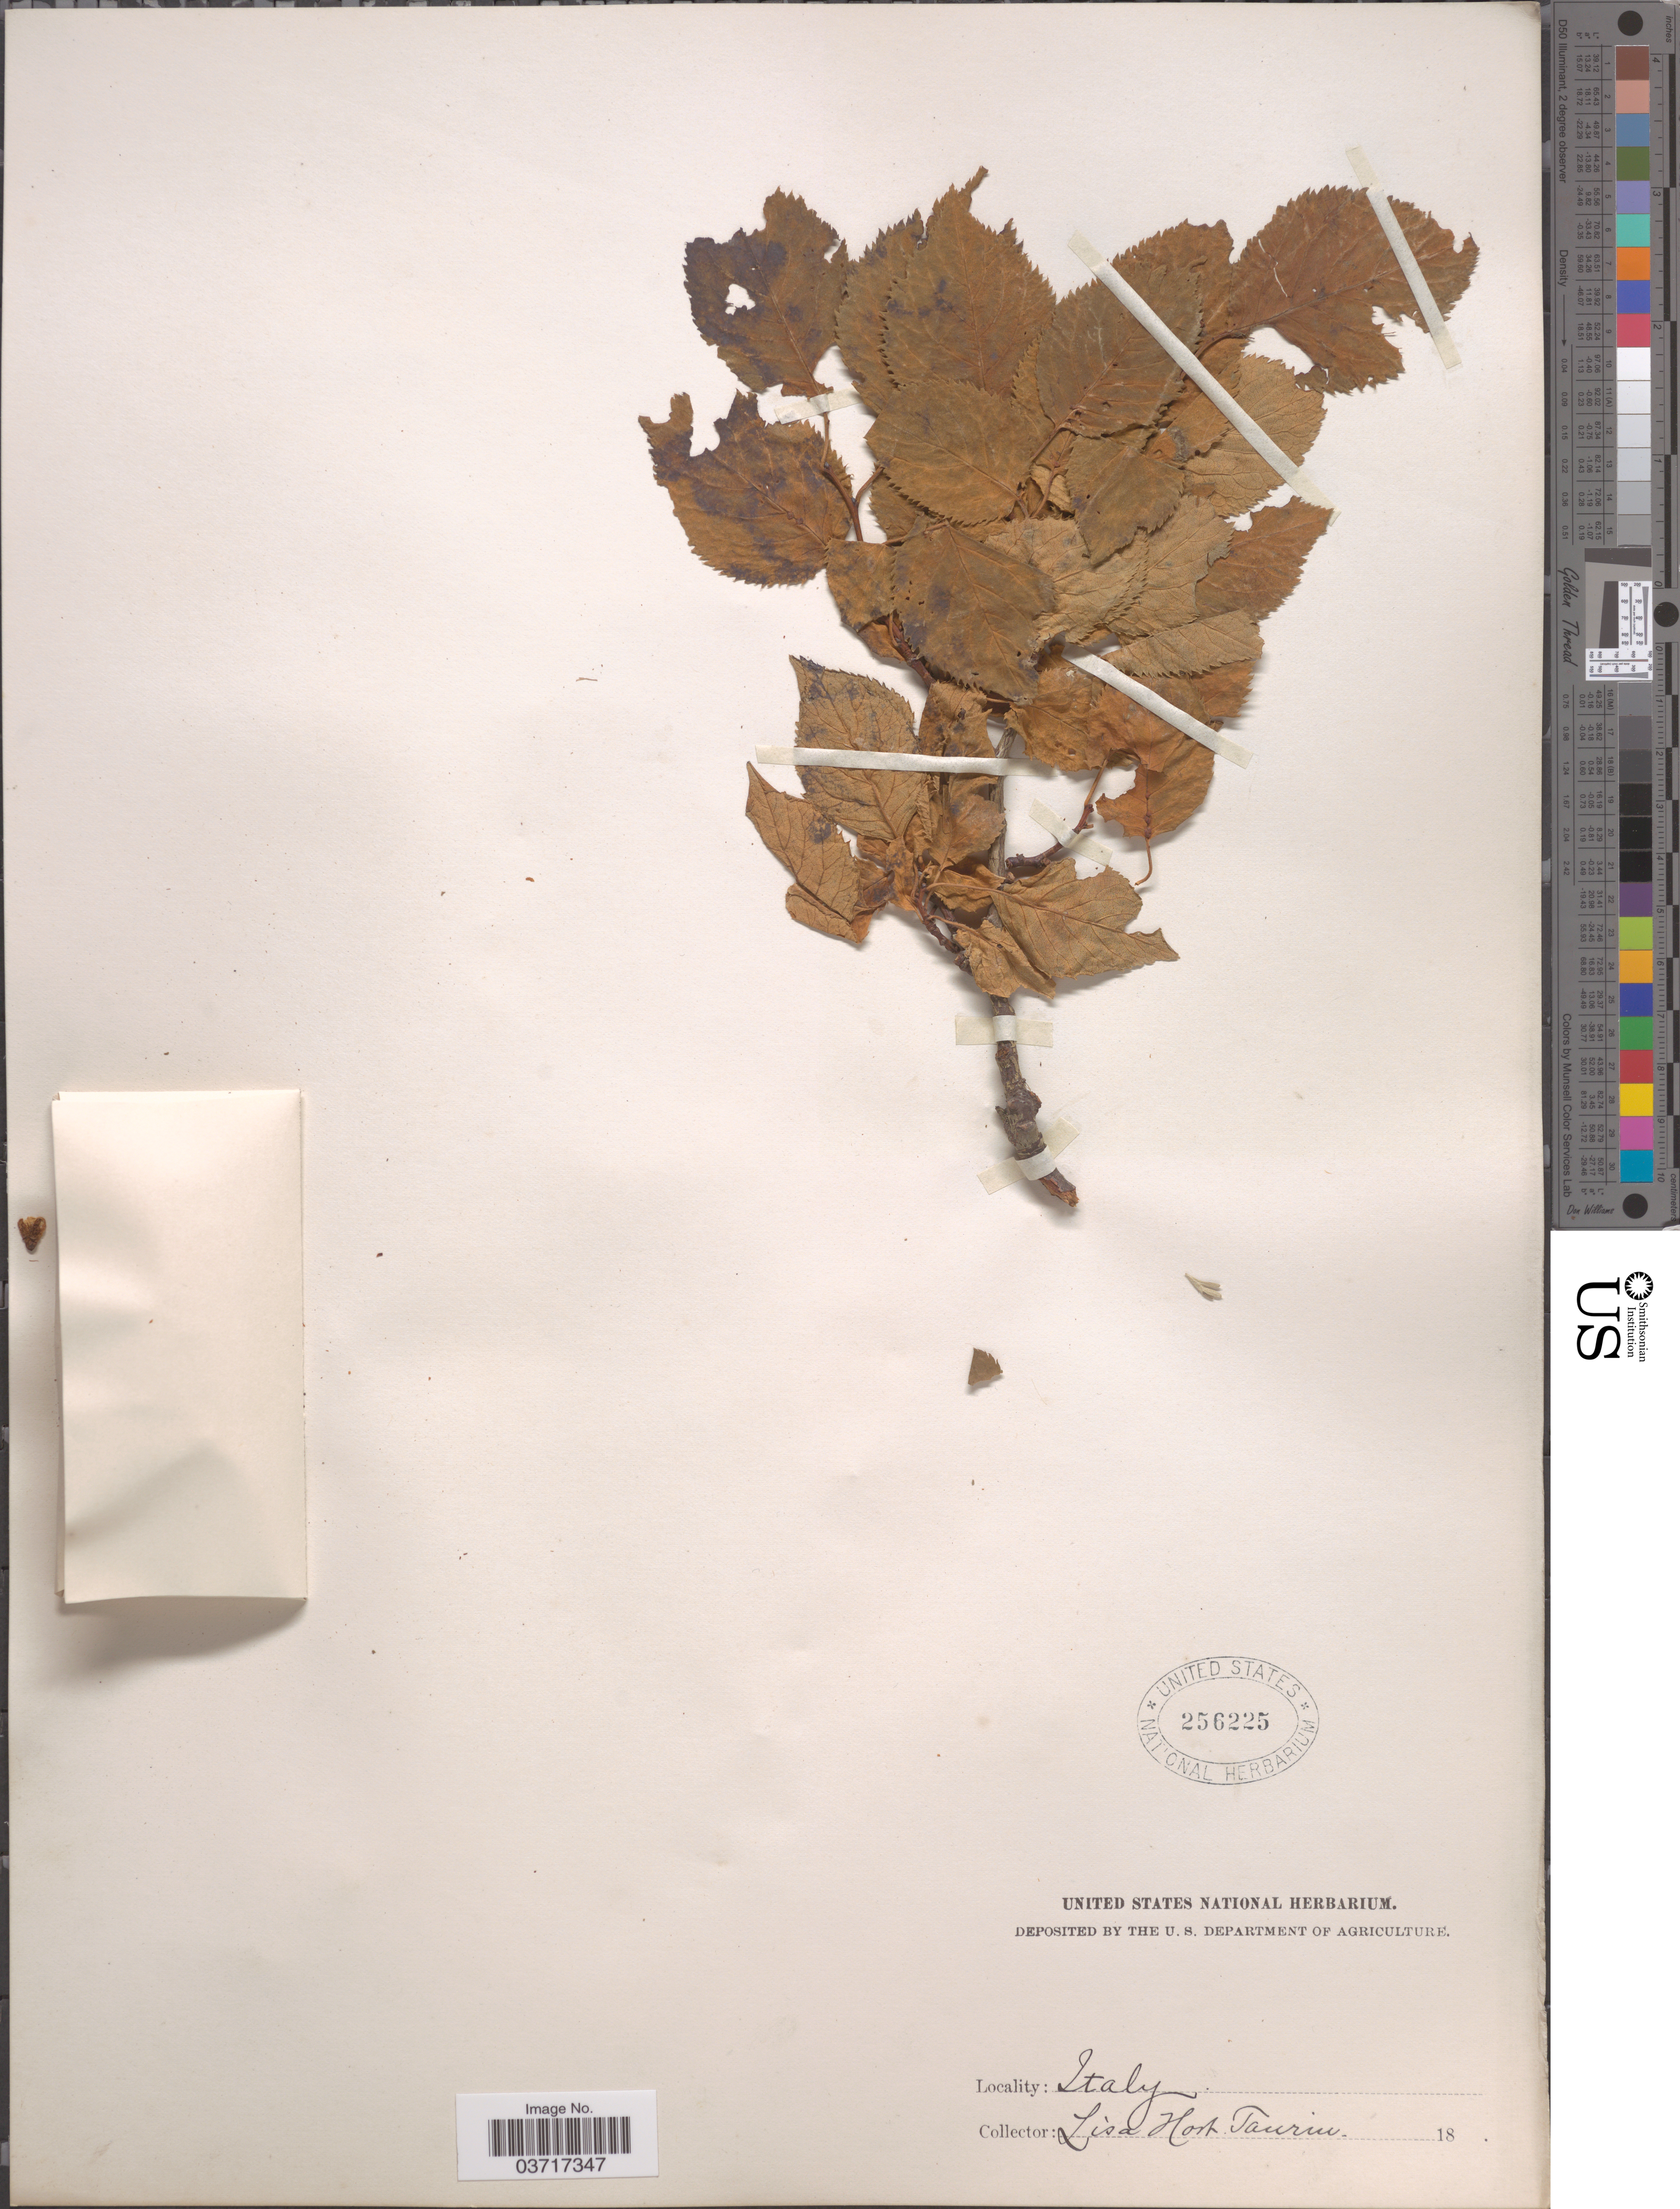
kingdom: Plantae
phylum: Tracheophyta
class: Magnoliopsida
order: Rosales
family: Rosaceae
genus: Prunus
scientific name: Prunus brigantiaca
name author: Vill.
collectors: ex herb. Lisa Hort Taurin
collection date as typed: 18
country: Italy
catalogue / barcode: US 256225